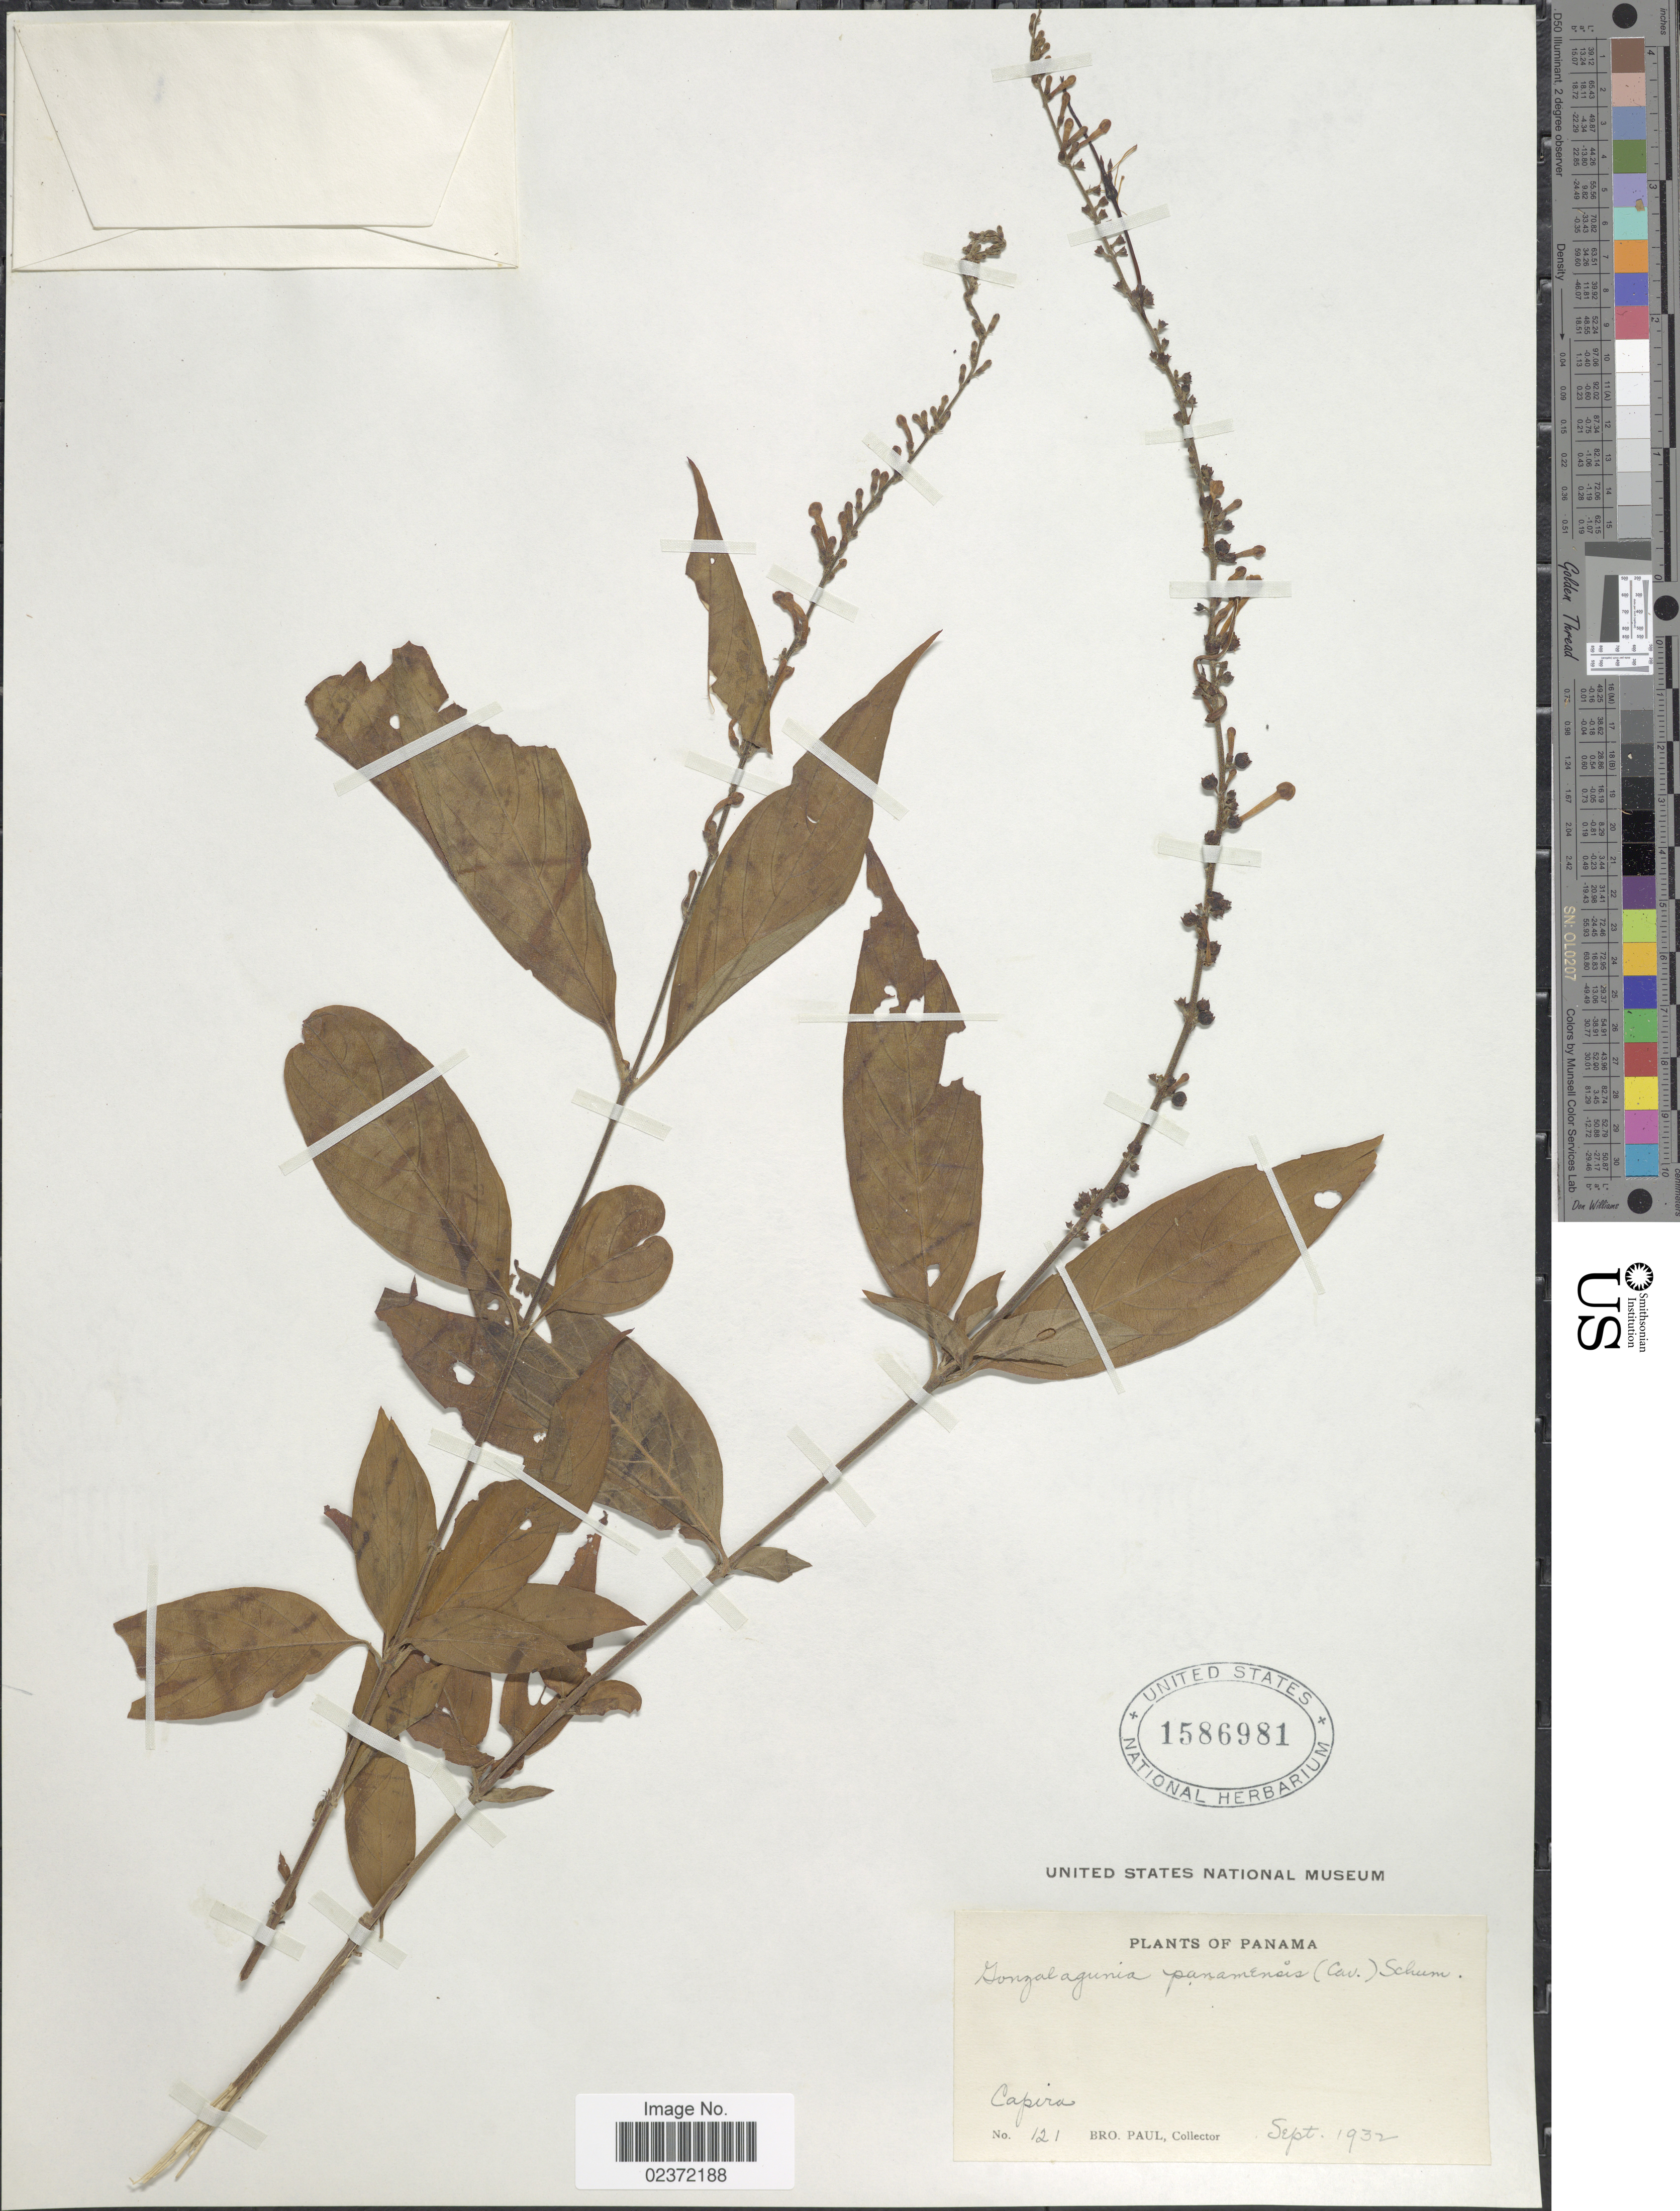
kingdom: Plantae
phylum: Tracheophyta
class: Magnoliopsida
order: Gentianales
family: Rubiaceae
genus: Gonzalagunia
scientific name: Gonzalagunia panamensis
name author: (Cav.) K. Schum.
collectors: B. Paul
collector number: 121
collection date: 1932-09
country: Panama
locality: Capira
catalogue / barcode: US 1586981